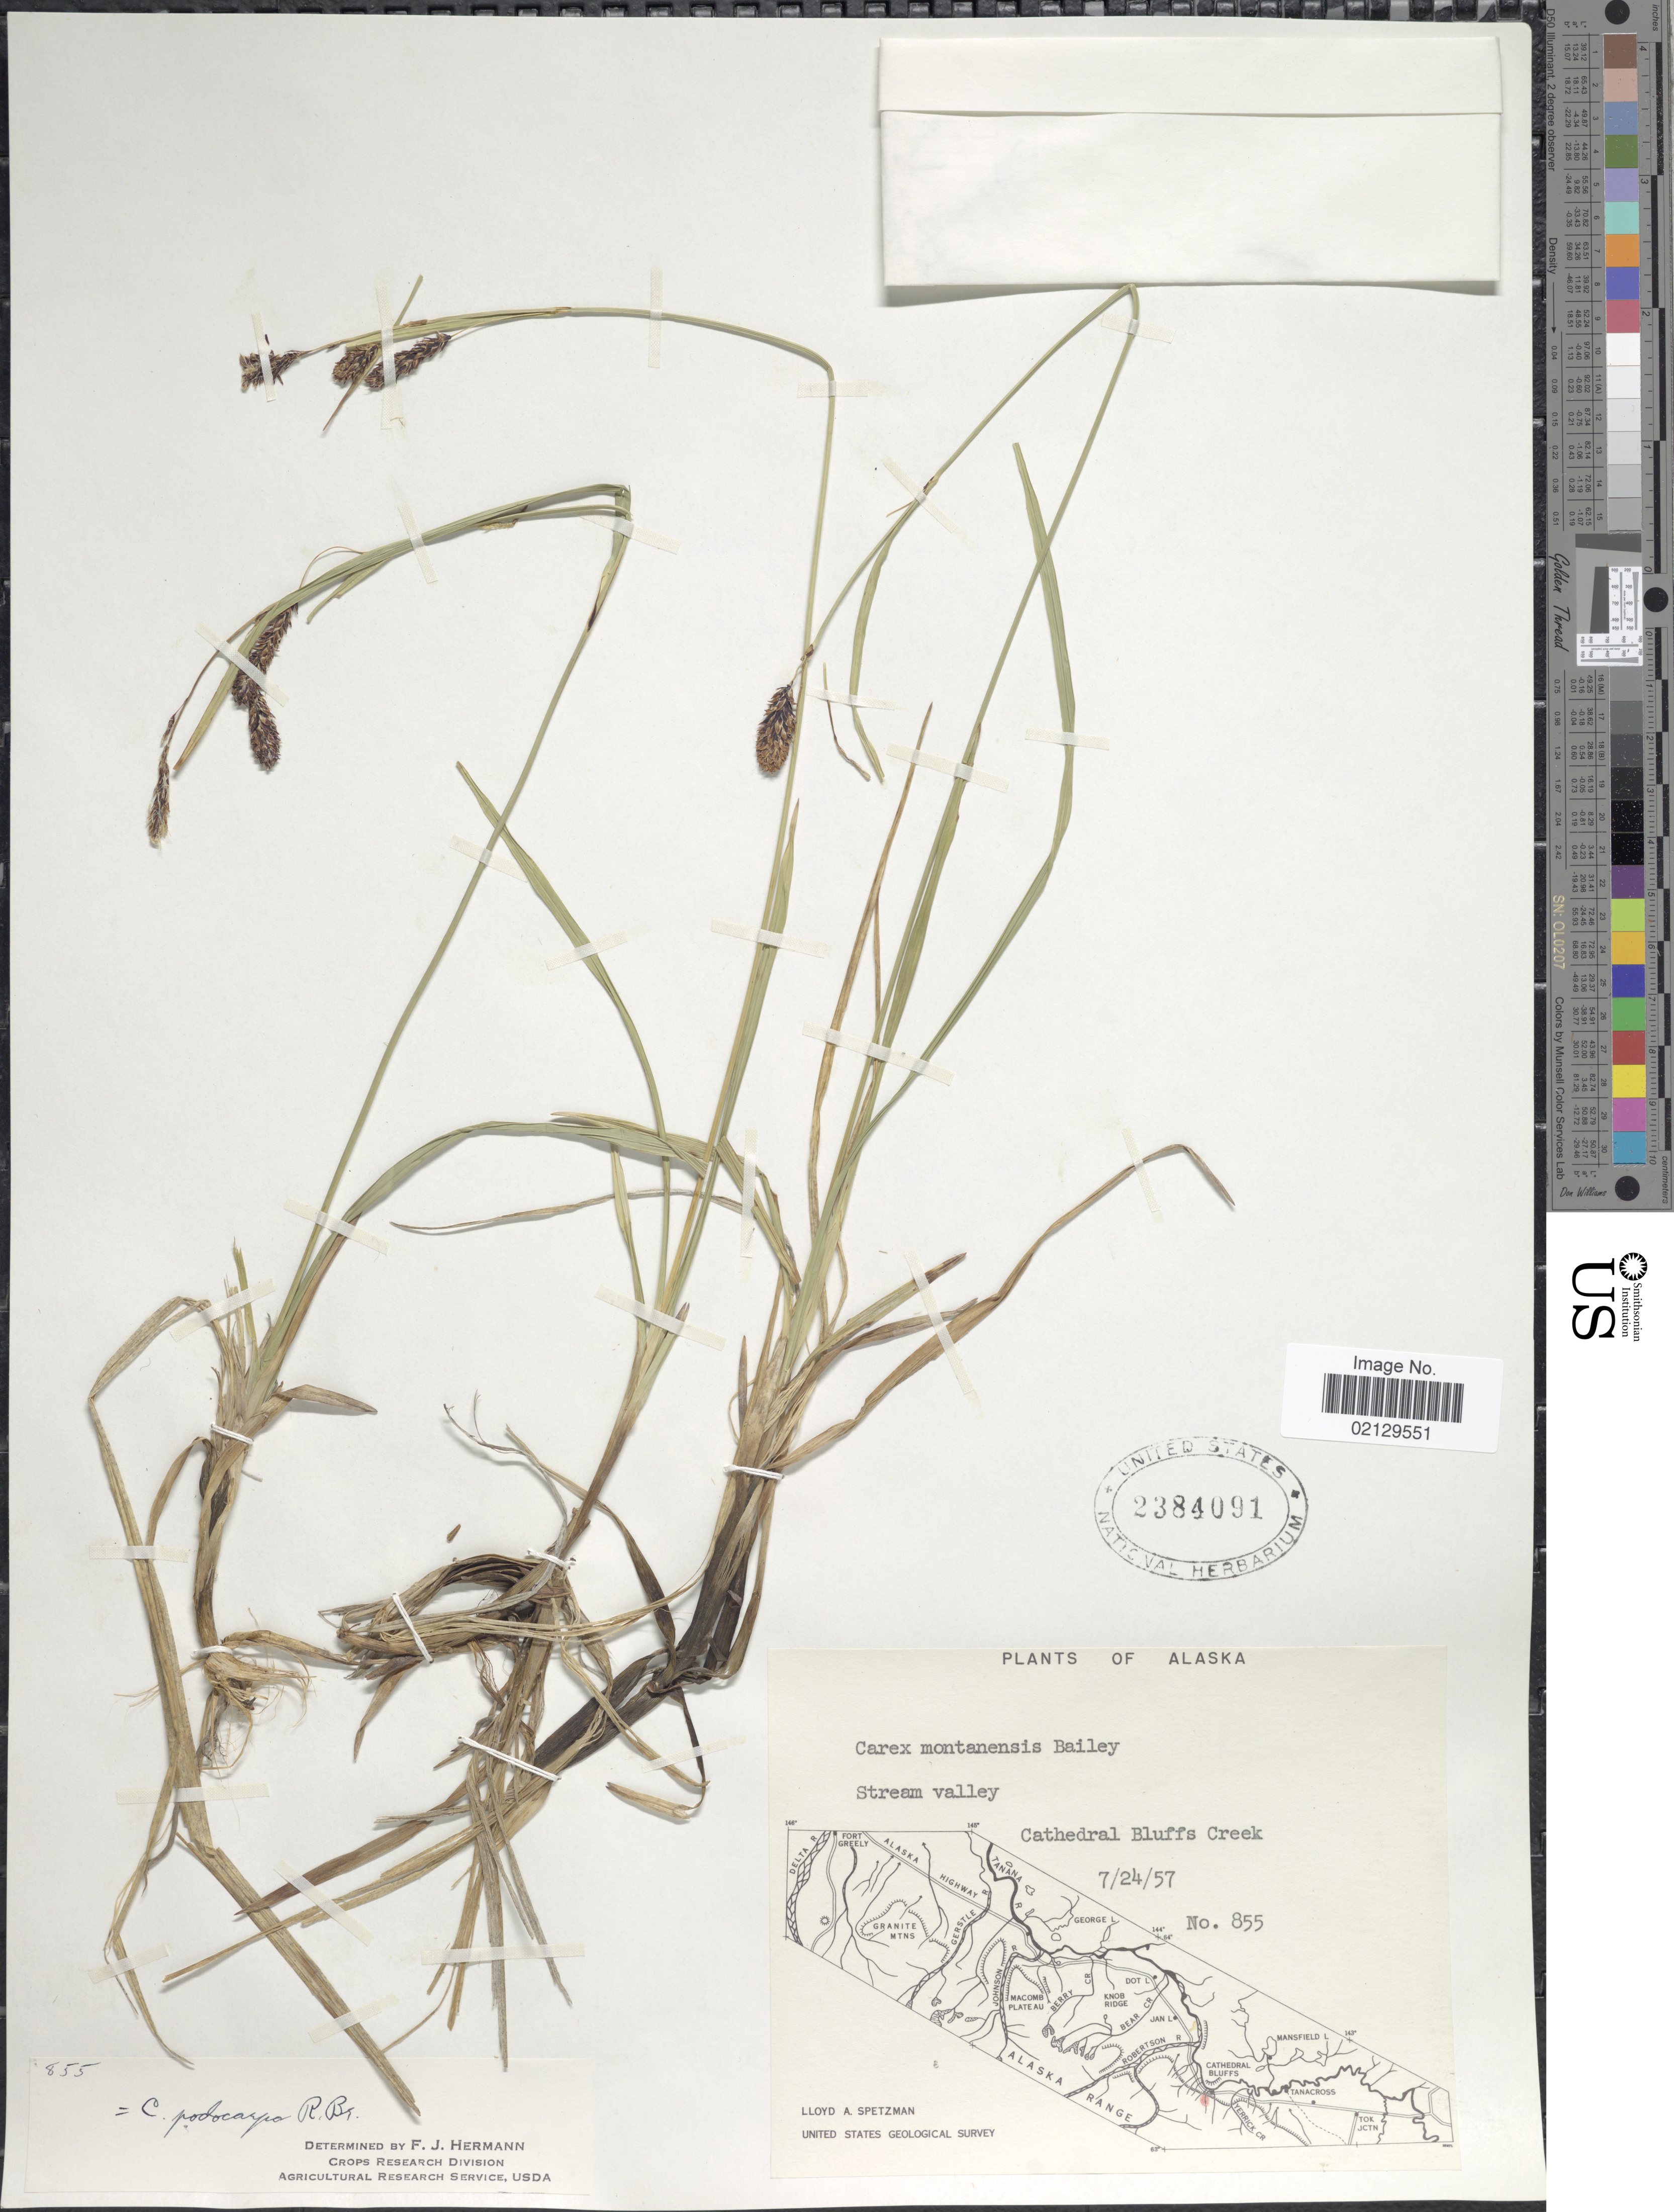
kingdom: Plantae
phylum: Tracheophyta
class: Liliopsida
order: Poales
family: Cyperaceae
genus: Carex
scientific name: Carex podocarpa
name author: R. Br.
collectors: L. Spetzman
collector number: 855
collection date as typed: Transcribed d/m/y: 24/7/57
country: United States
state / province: Alaska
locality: Stream valley, Cathedral Bluffs Creek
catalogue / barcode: US 2384091